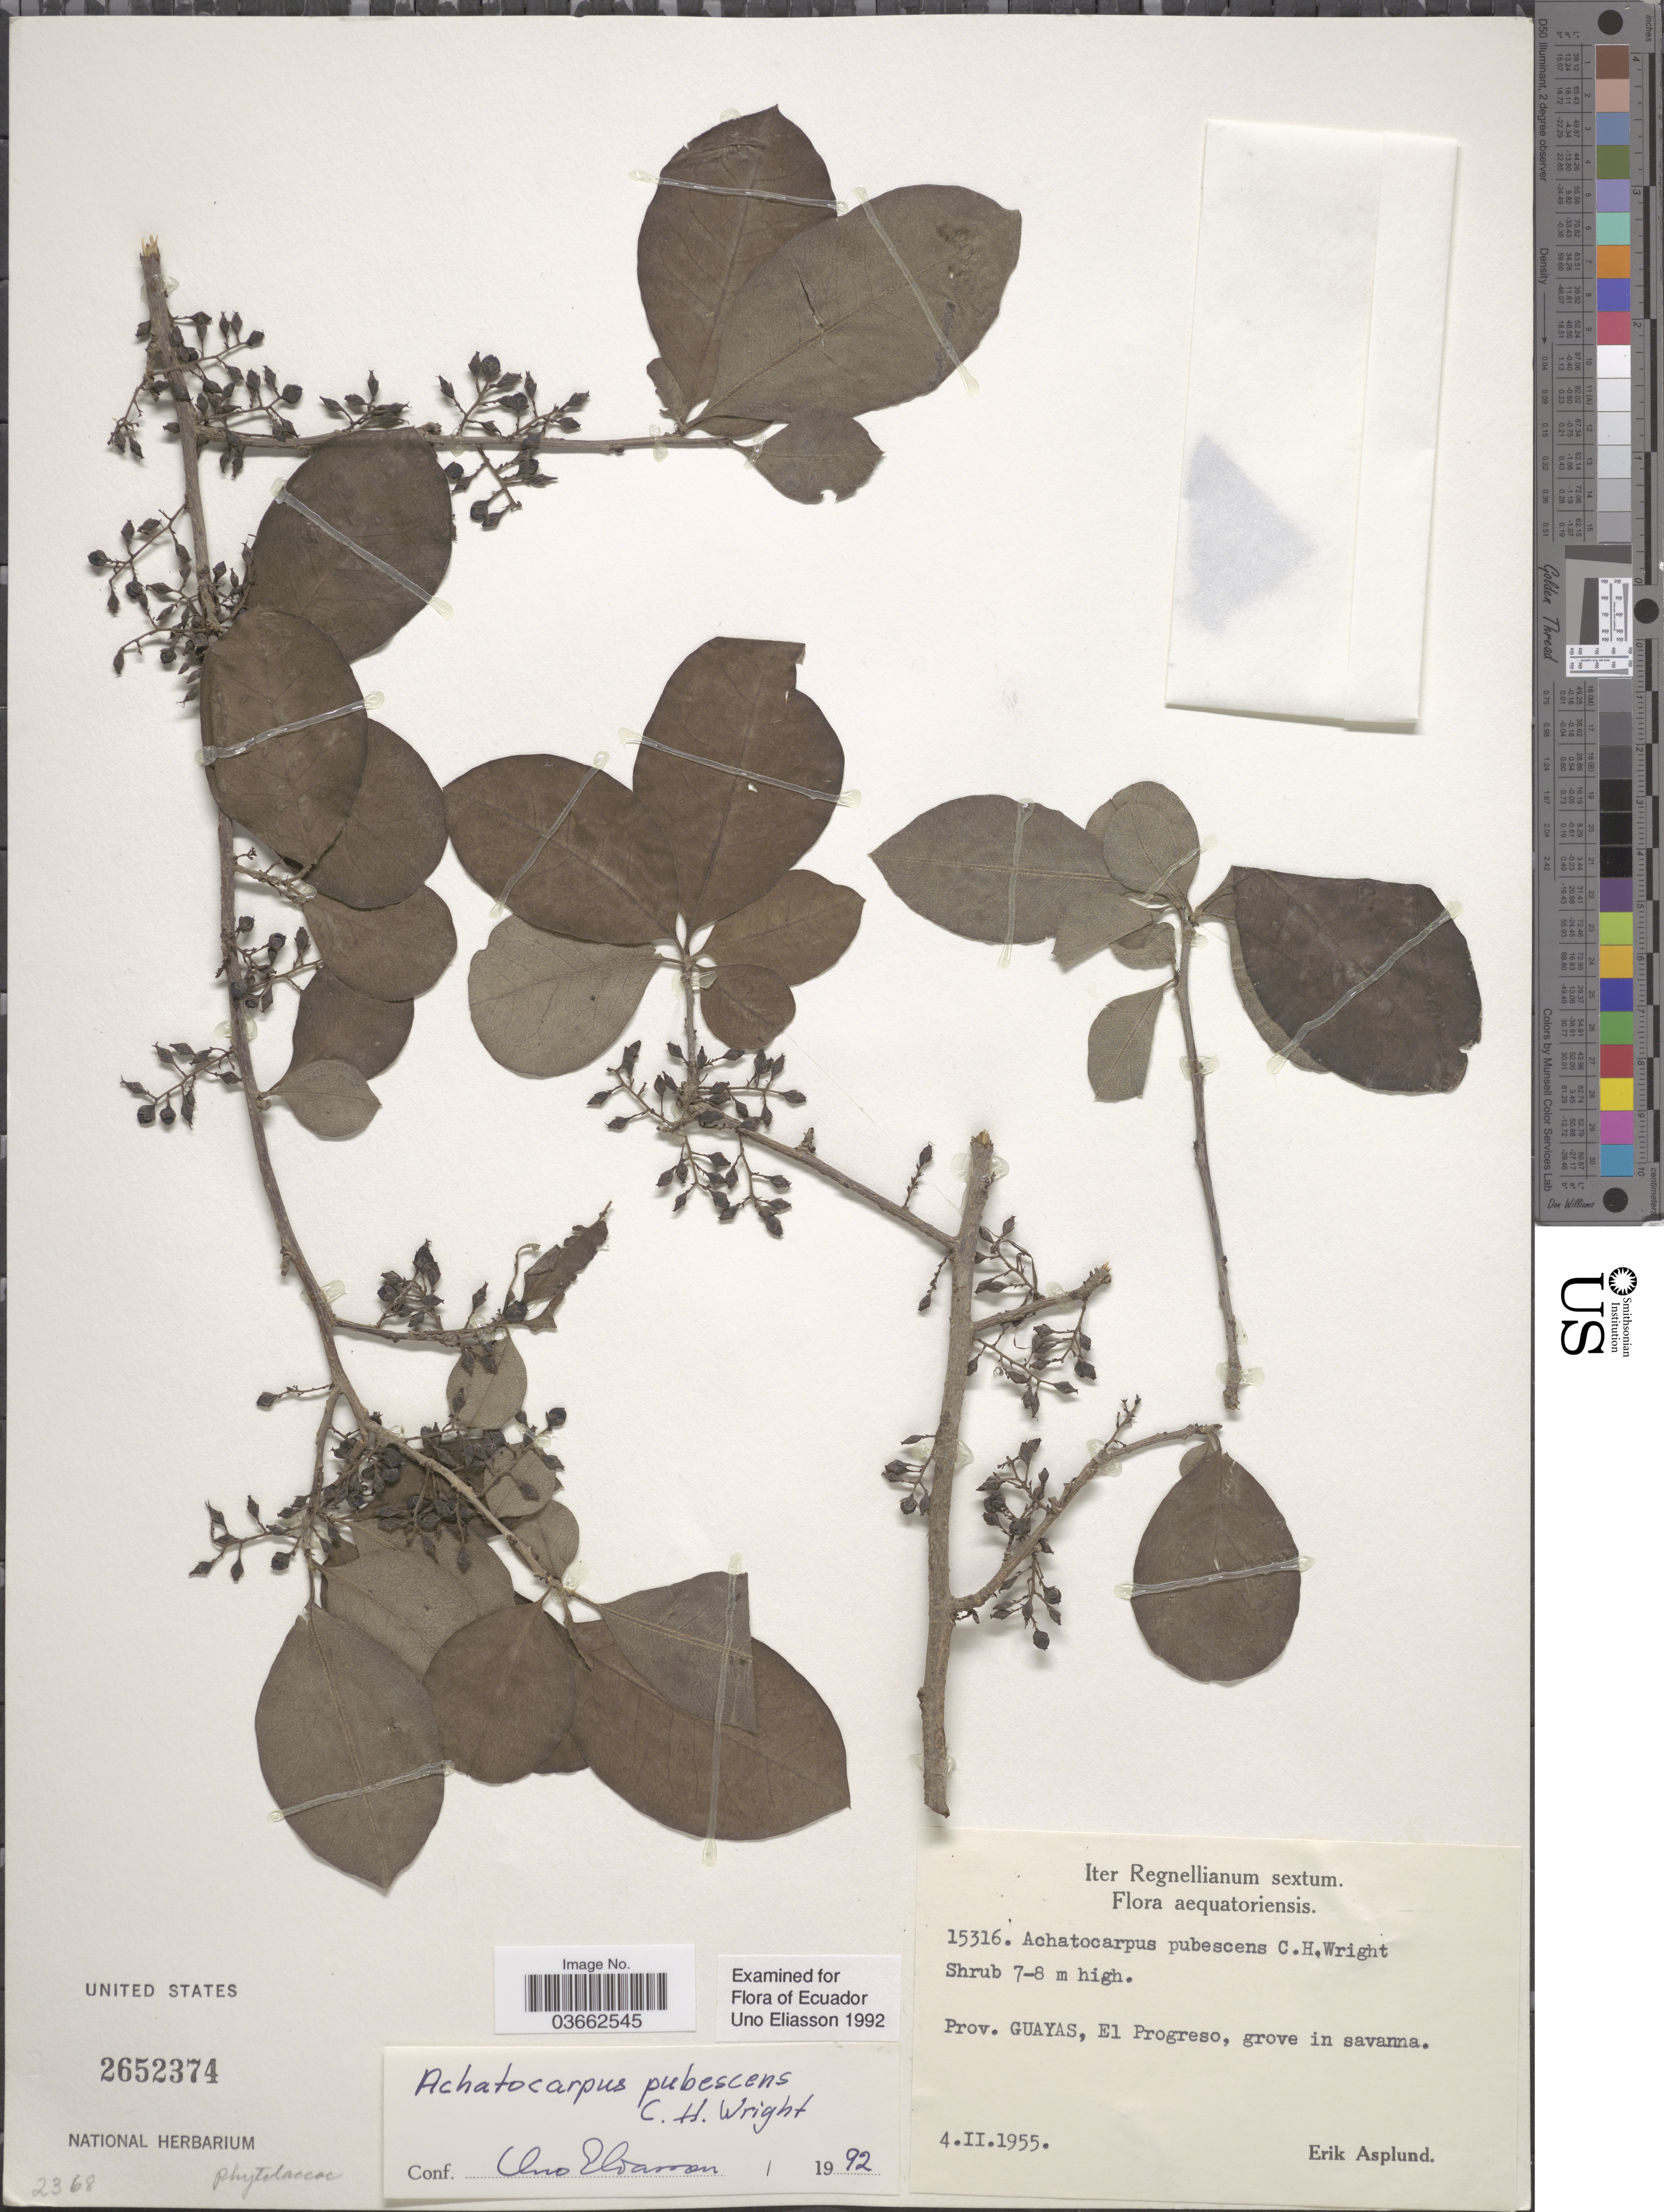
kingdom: Plantae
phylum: Tracheophyta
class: Magnoliopsida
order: Caryophyllales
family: Achatocarpaceae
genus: Achatocarpus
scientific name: Achatocarpus pubescens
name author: C.H. Wright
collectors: E. Asplund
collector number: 15316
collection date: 1955-02-04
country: Ecuador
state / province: Guayas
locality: El Progreso, grove in savanna.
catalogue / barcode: US 2652374